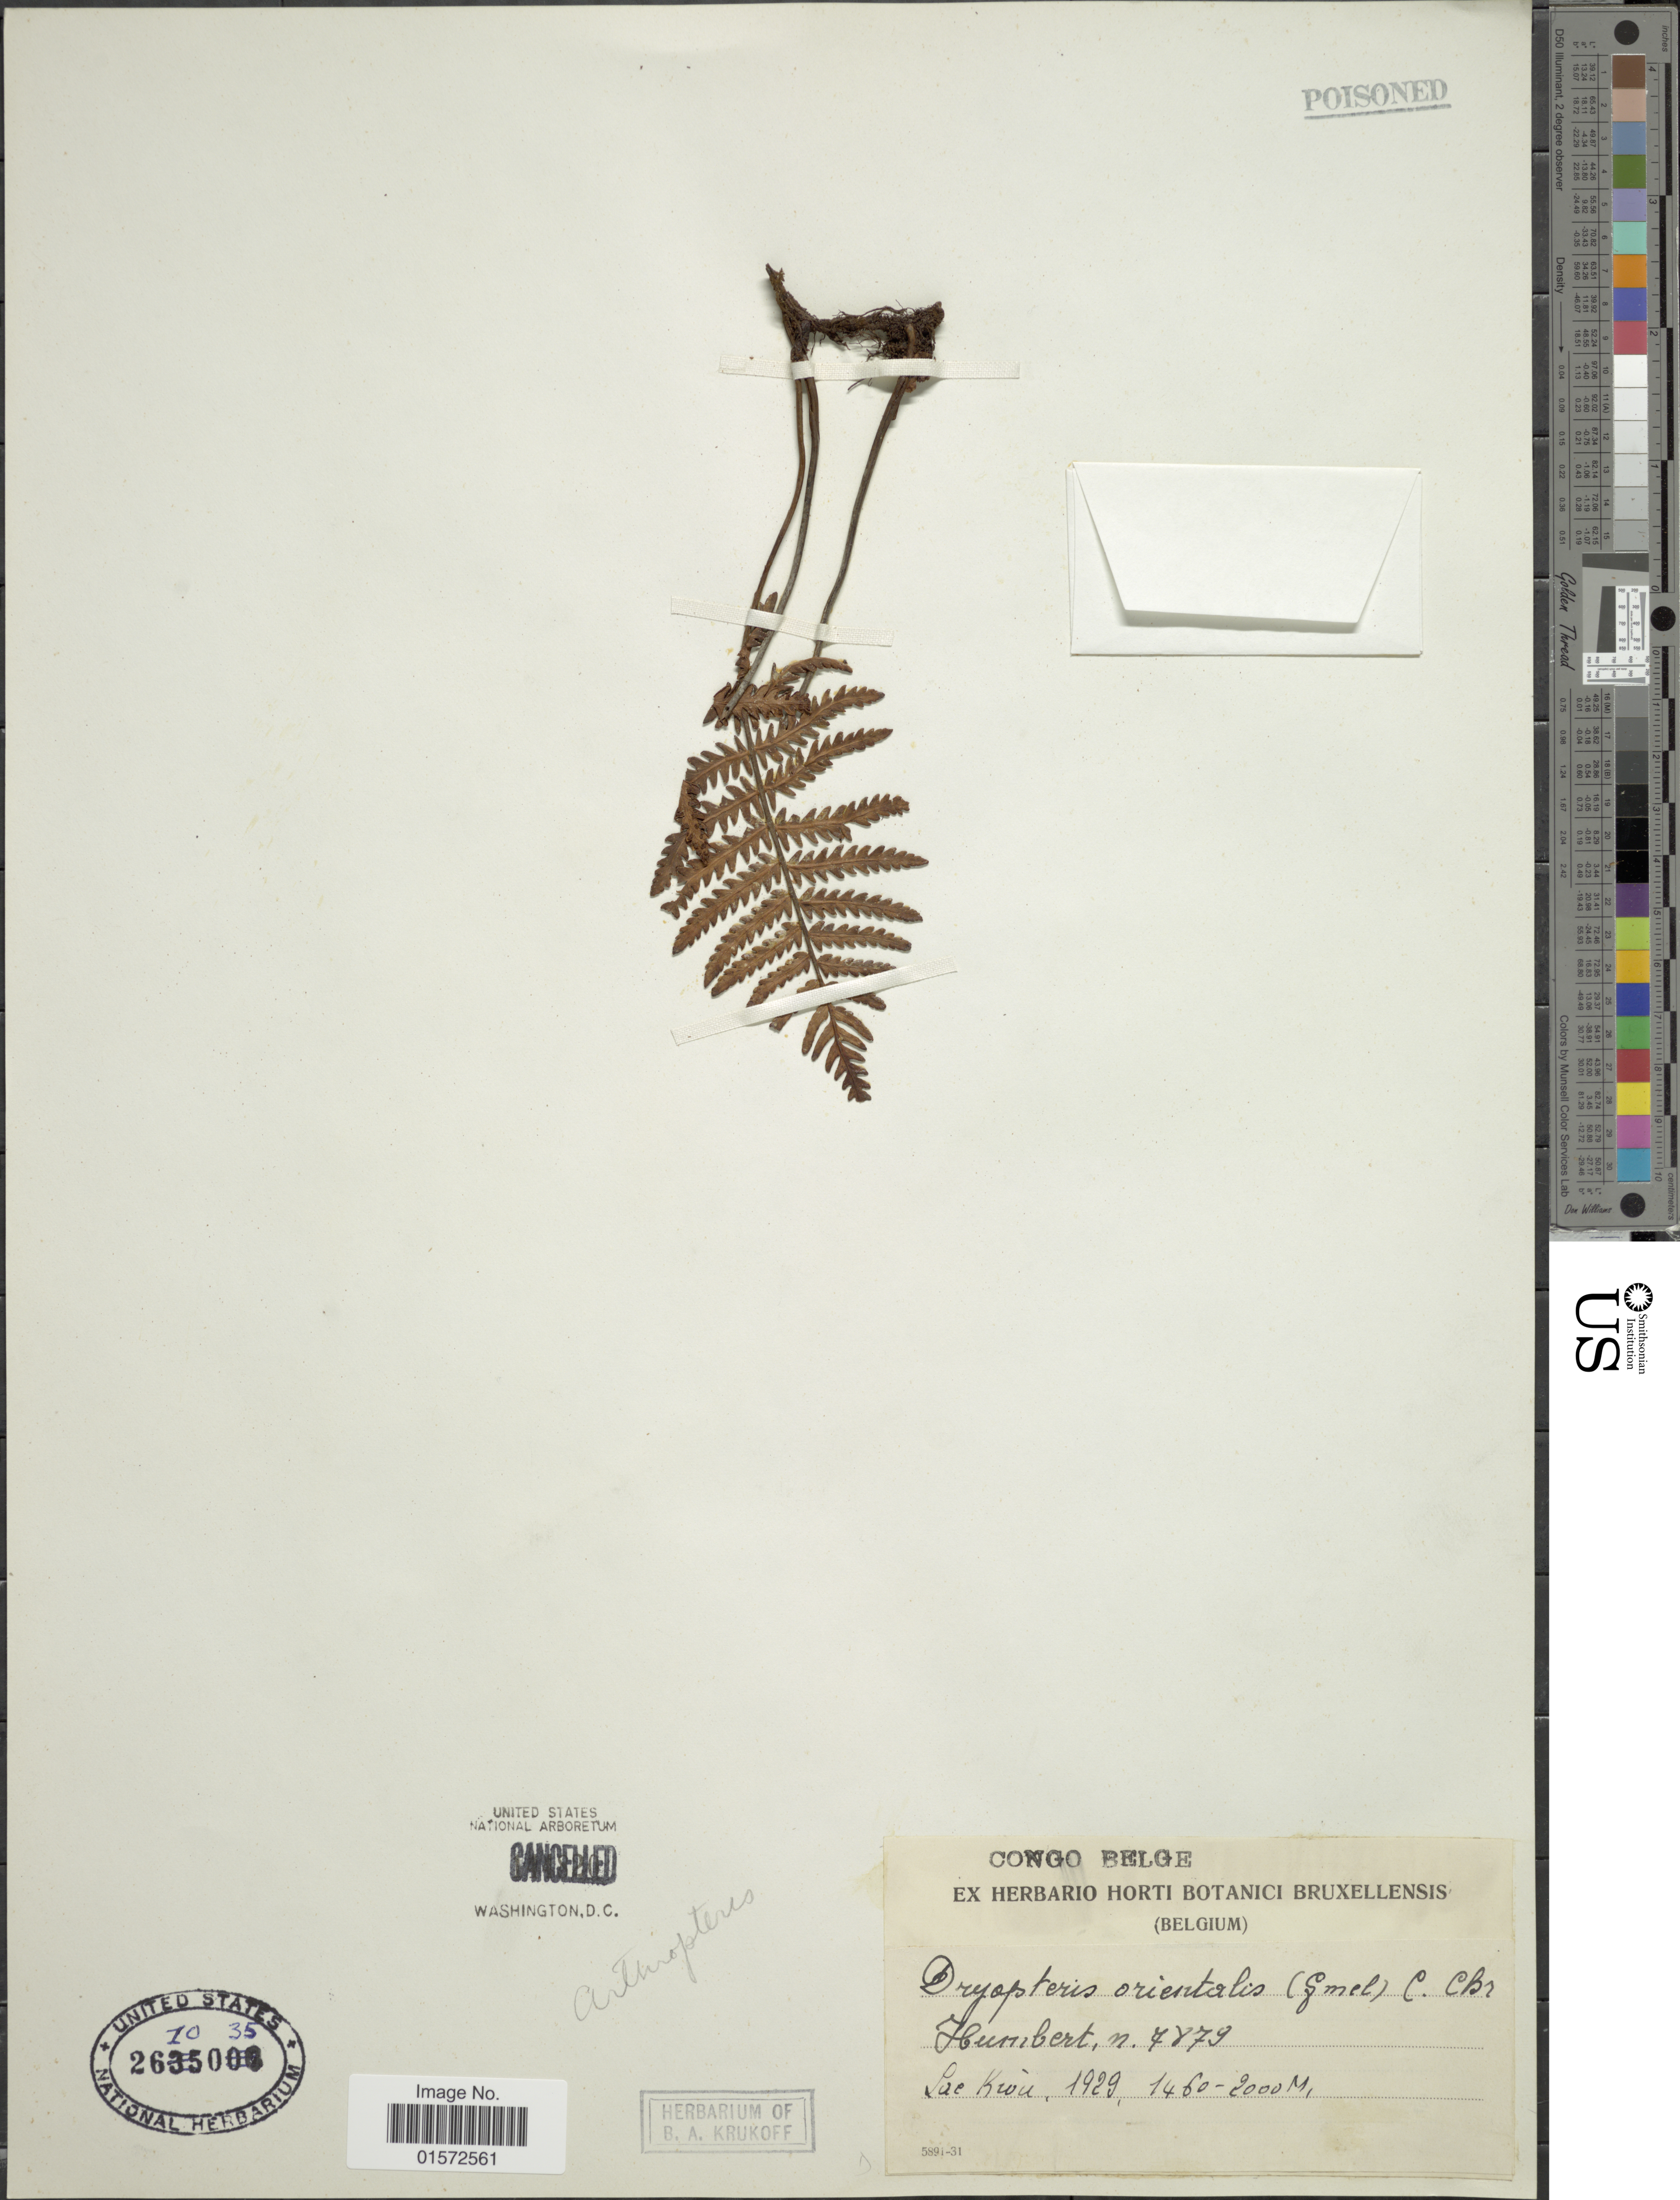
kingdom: Plantae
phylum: Tracheophyta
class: Polypodiopsida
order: Polypodiales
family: Tectariaceae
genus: Arthropteris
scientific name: Arthropteris orientalis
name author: (J.F. Gmel.) Posth.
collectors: H. Humbert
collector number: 7879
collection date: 1929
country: Congo, Democratic Republic of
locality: Lac Kivu.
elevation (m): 1460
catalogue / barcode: US 2610035